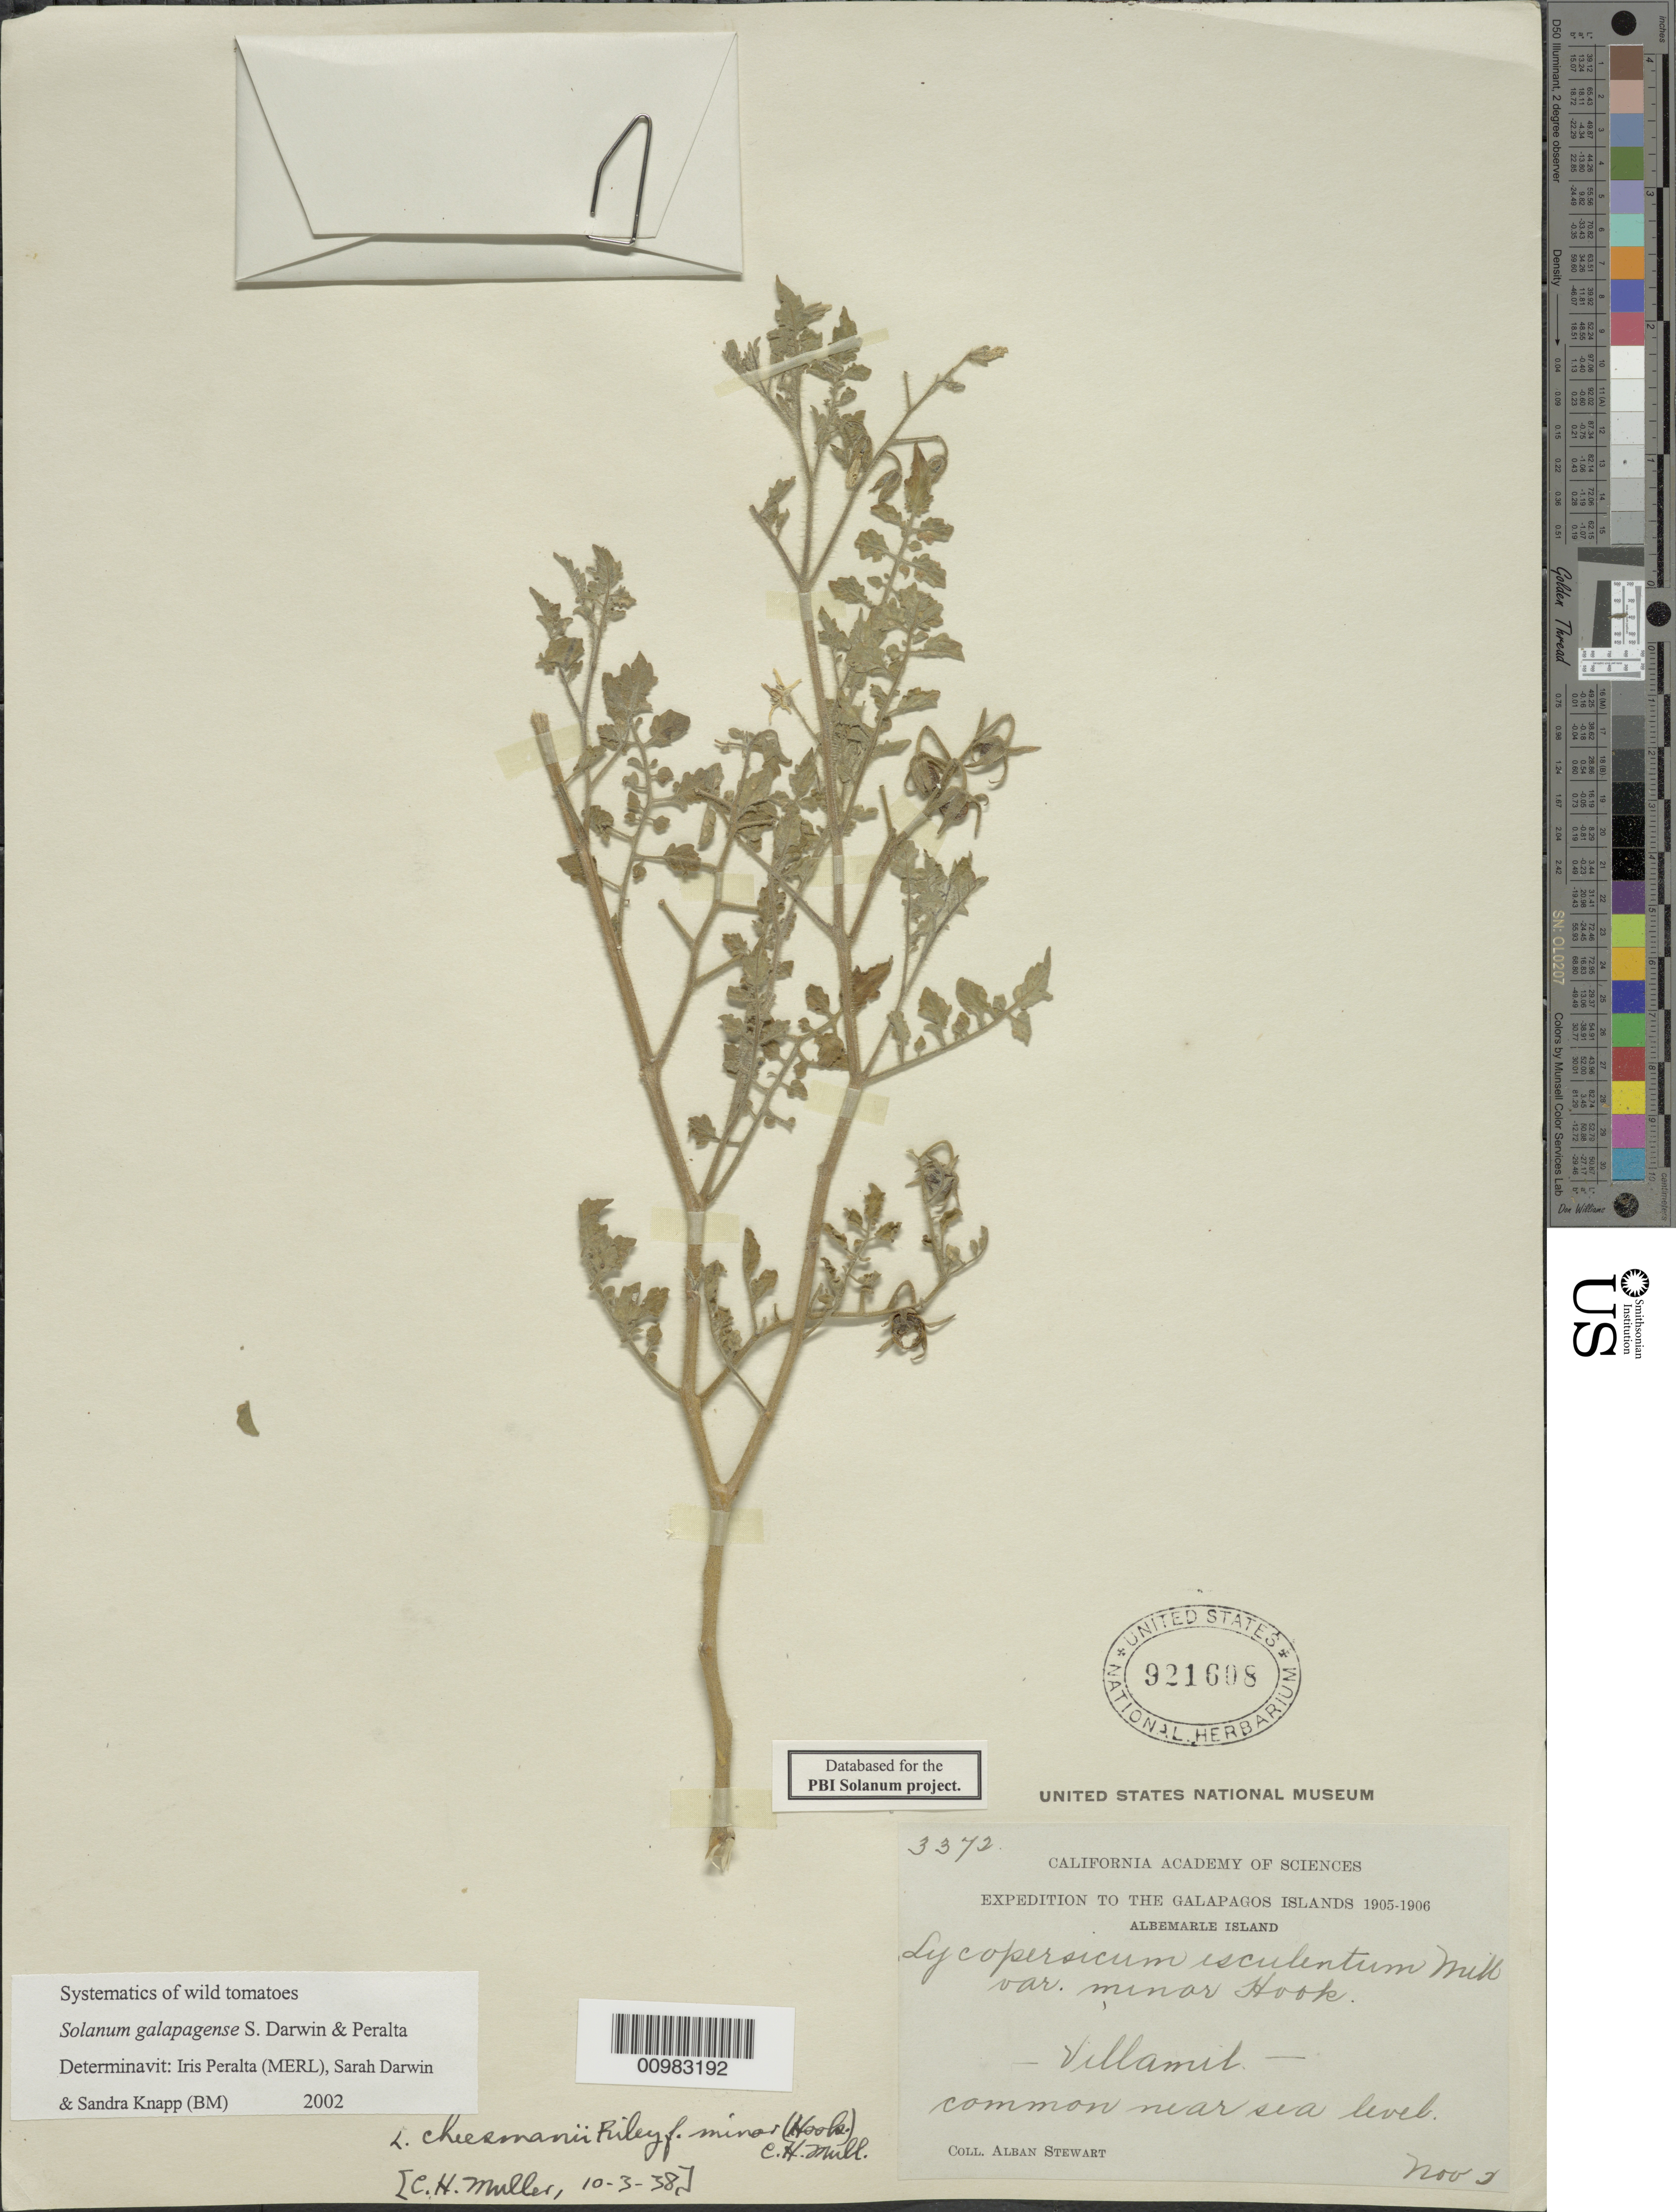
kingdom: Plantae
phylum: Tracheophyta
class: Magnoliopsida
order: Solanales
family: Solanaceae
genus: Solanum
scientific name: Solanum galapagense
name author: S.C.Darwin & Peralta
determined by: Peralta, Iris E.; Knapp, S. D.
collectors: A. Stewart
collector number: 3372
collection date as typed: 2 Nov 1905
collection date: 1905-11-02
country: Ecuador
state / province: Colón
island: Isabela [Albemarle]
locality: Villamil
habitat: common at sea level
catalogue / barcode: US 921608